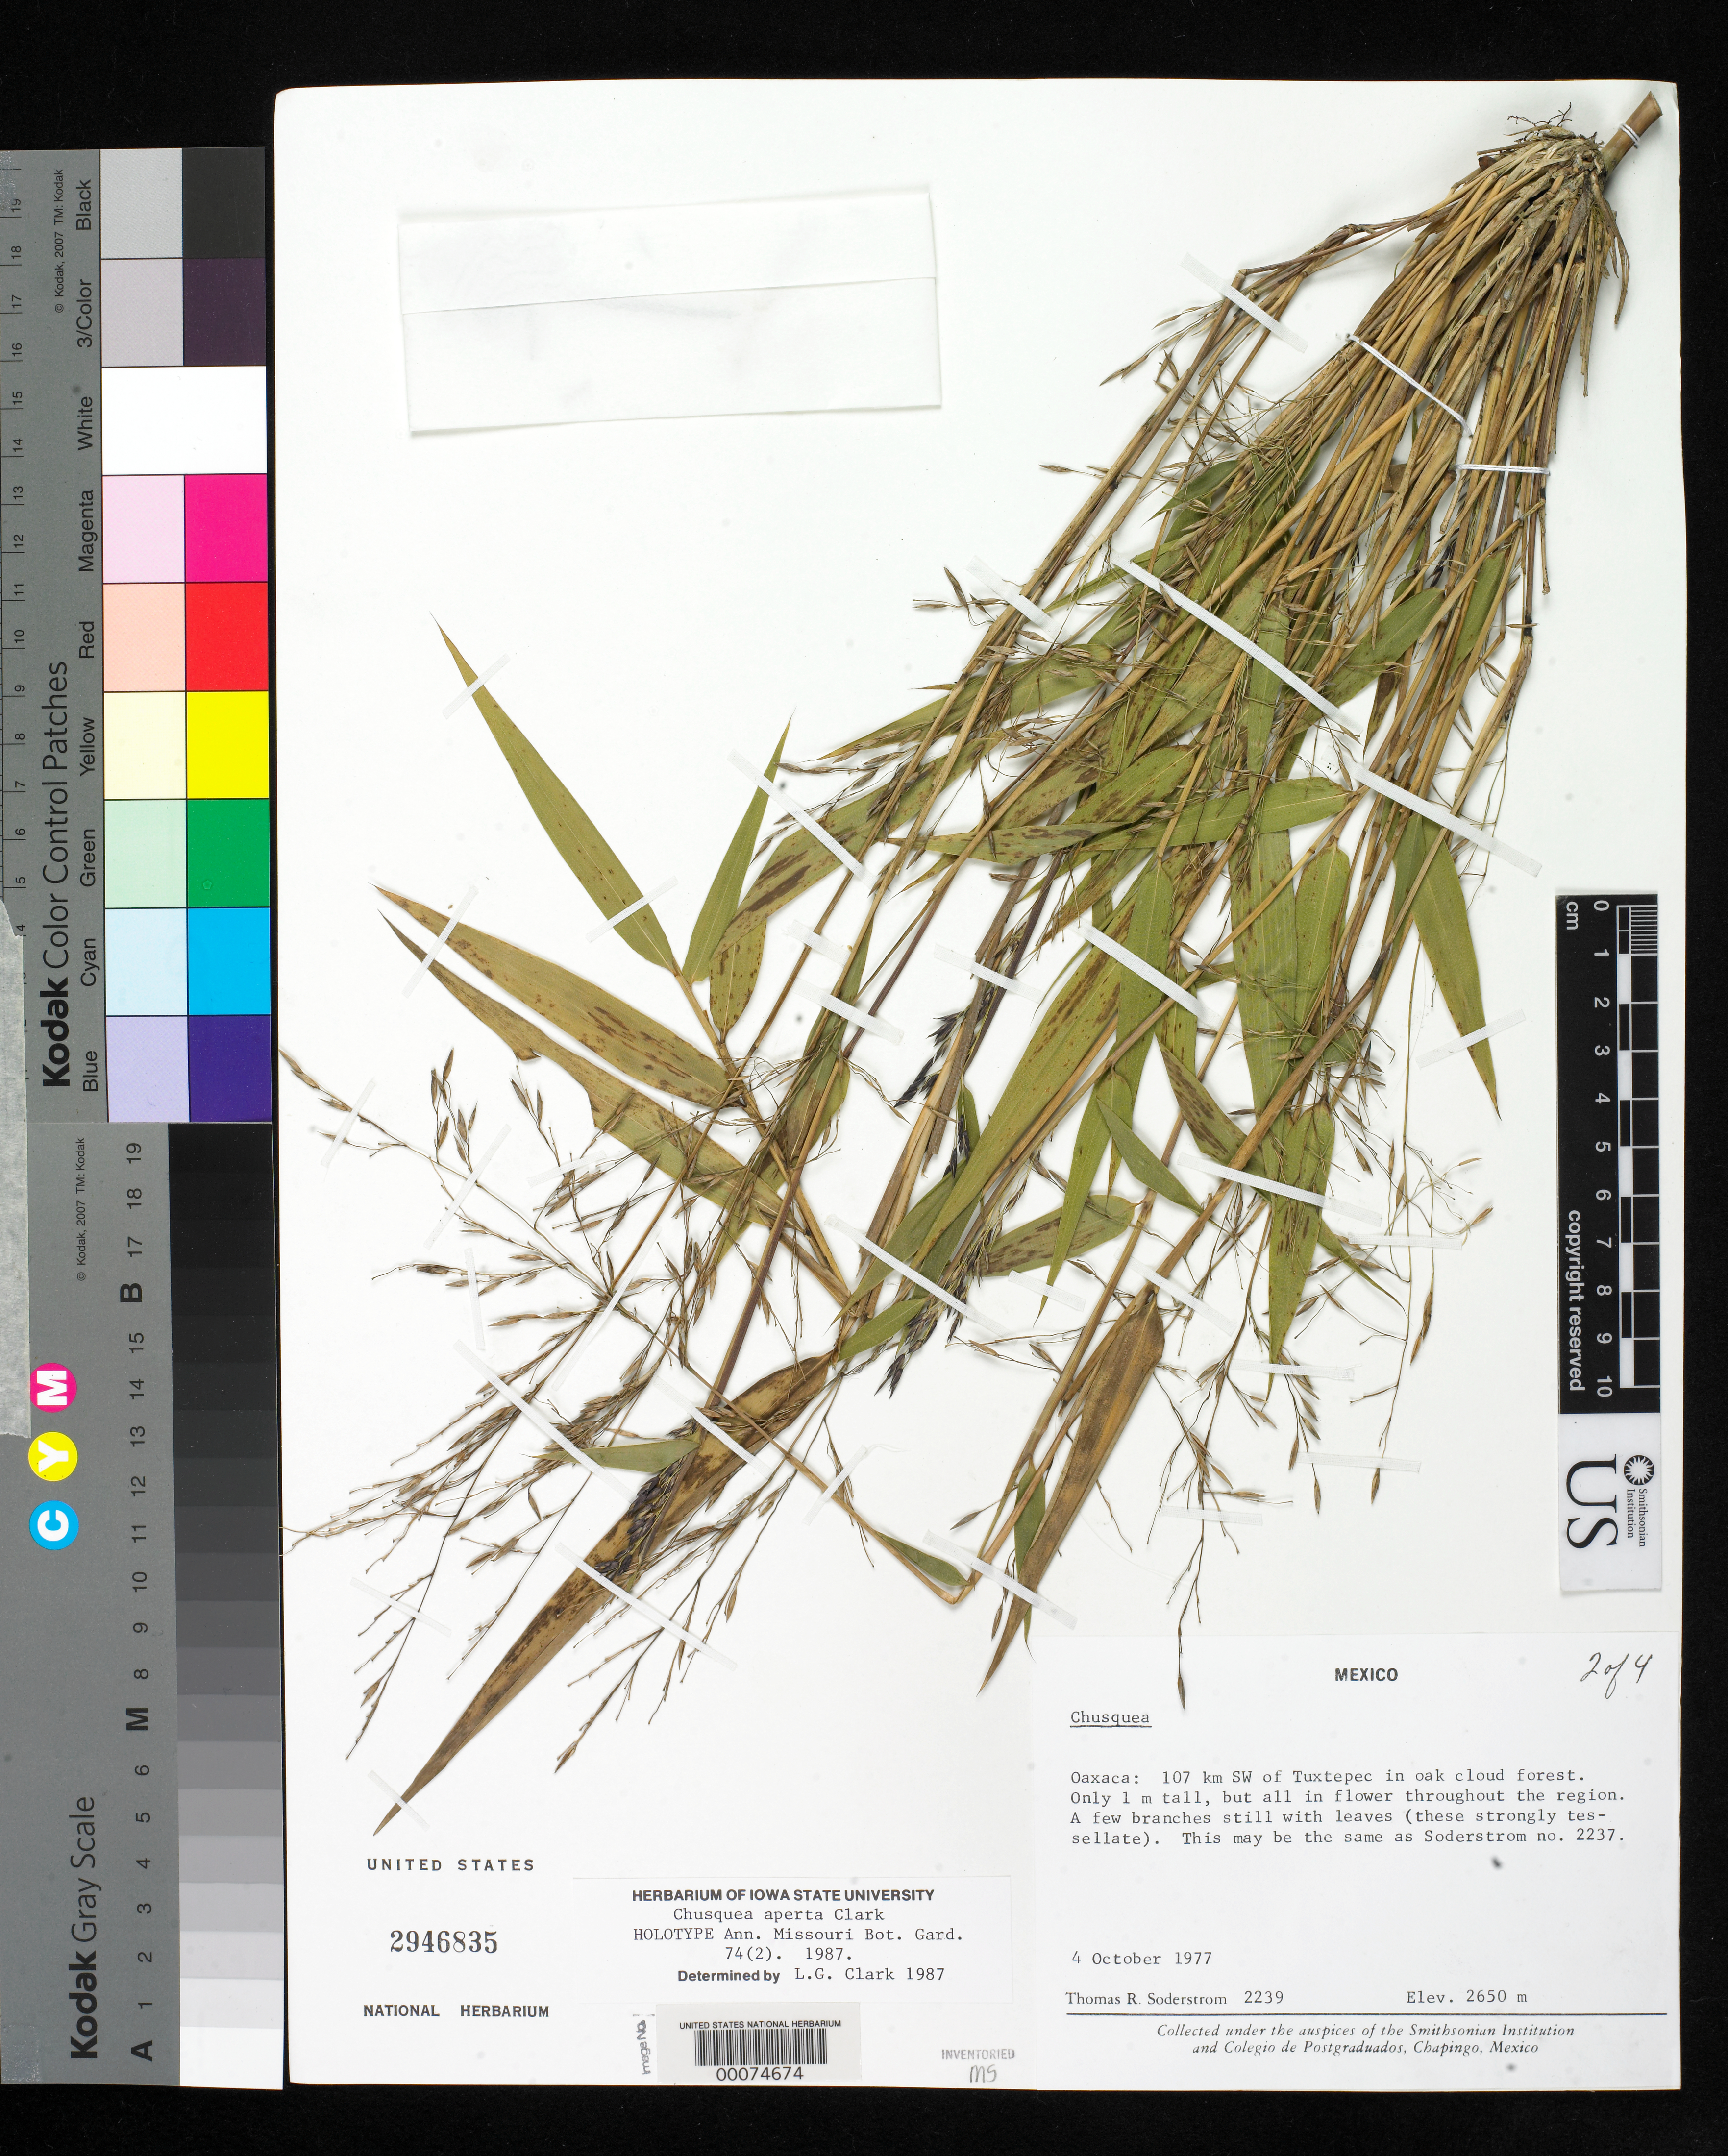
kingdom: Plantae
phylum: Tracheophyta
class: Liliopsida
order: Poales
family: Poaceae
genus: Chusquea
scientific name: Chusquea aperta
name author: L.G. Clark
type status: Holotype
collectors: T. R. Soderstrom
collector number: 2239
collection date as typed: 04 Oct 1977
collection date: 1977-10-04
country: Mexico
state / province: Oaxaca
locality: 107 km SW of Tuxtepec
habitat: In oak cloud forest.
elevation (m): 2650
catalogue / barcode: US 2946835